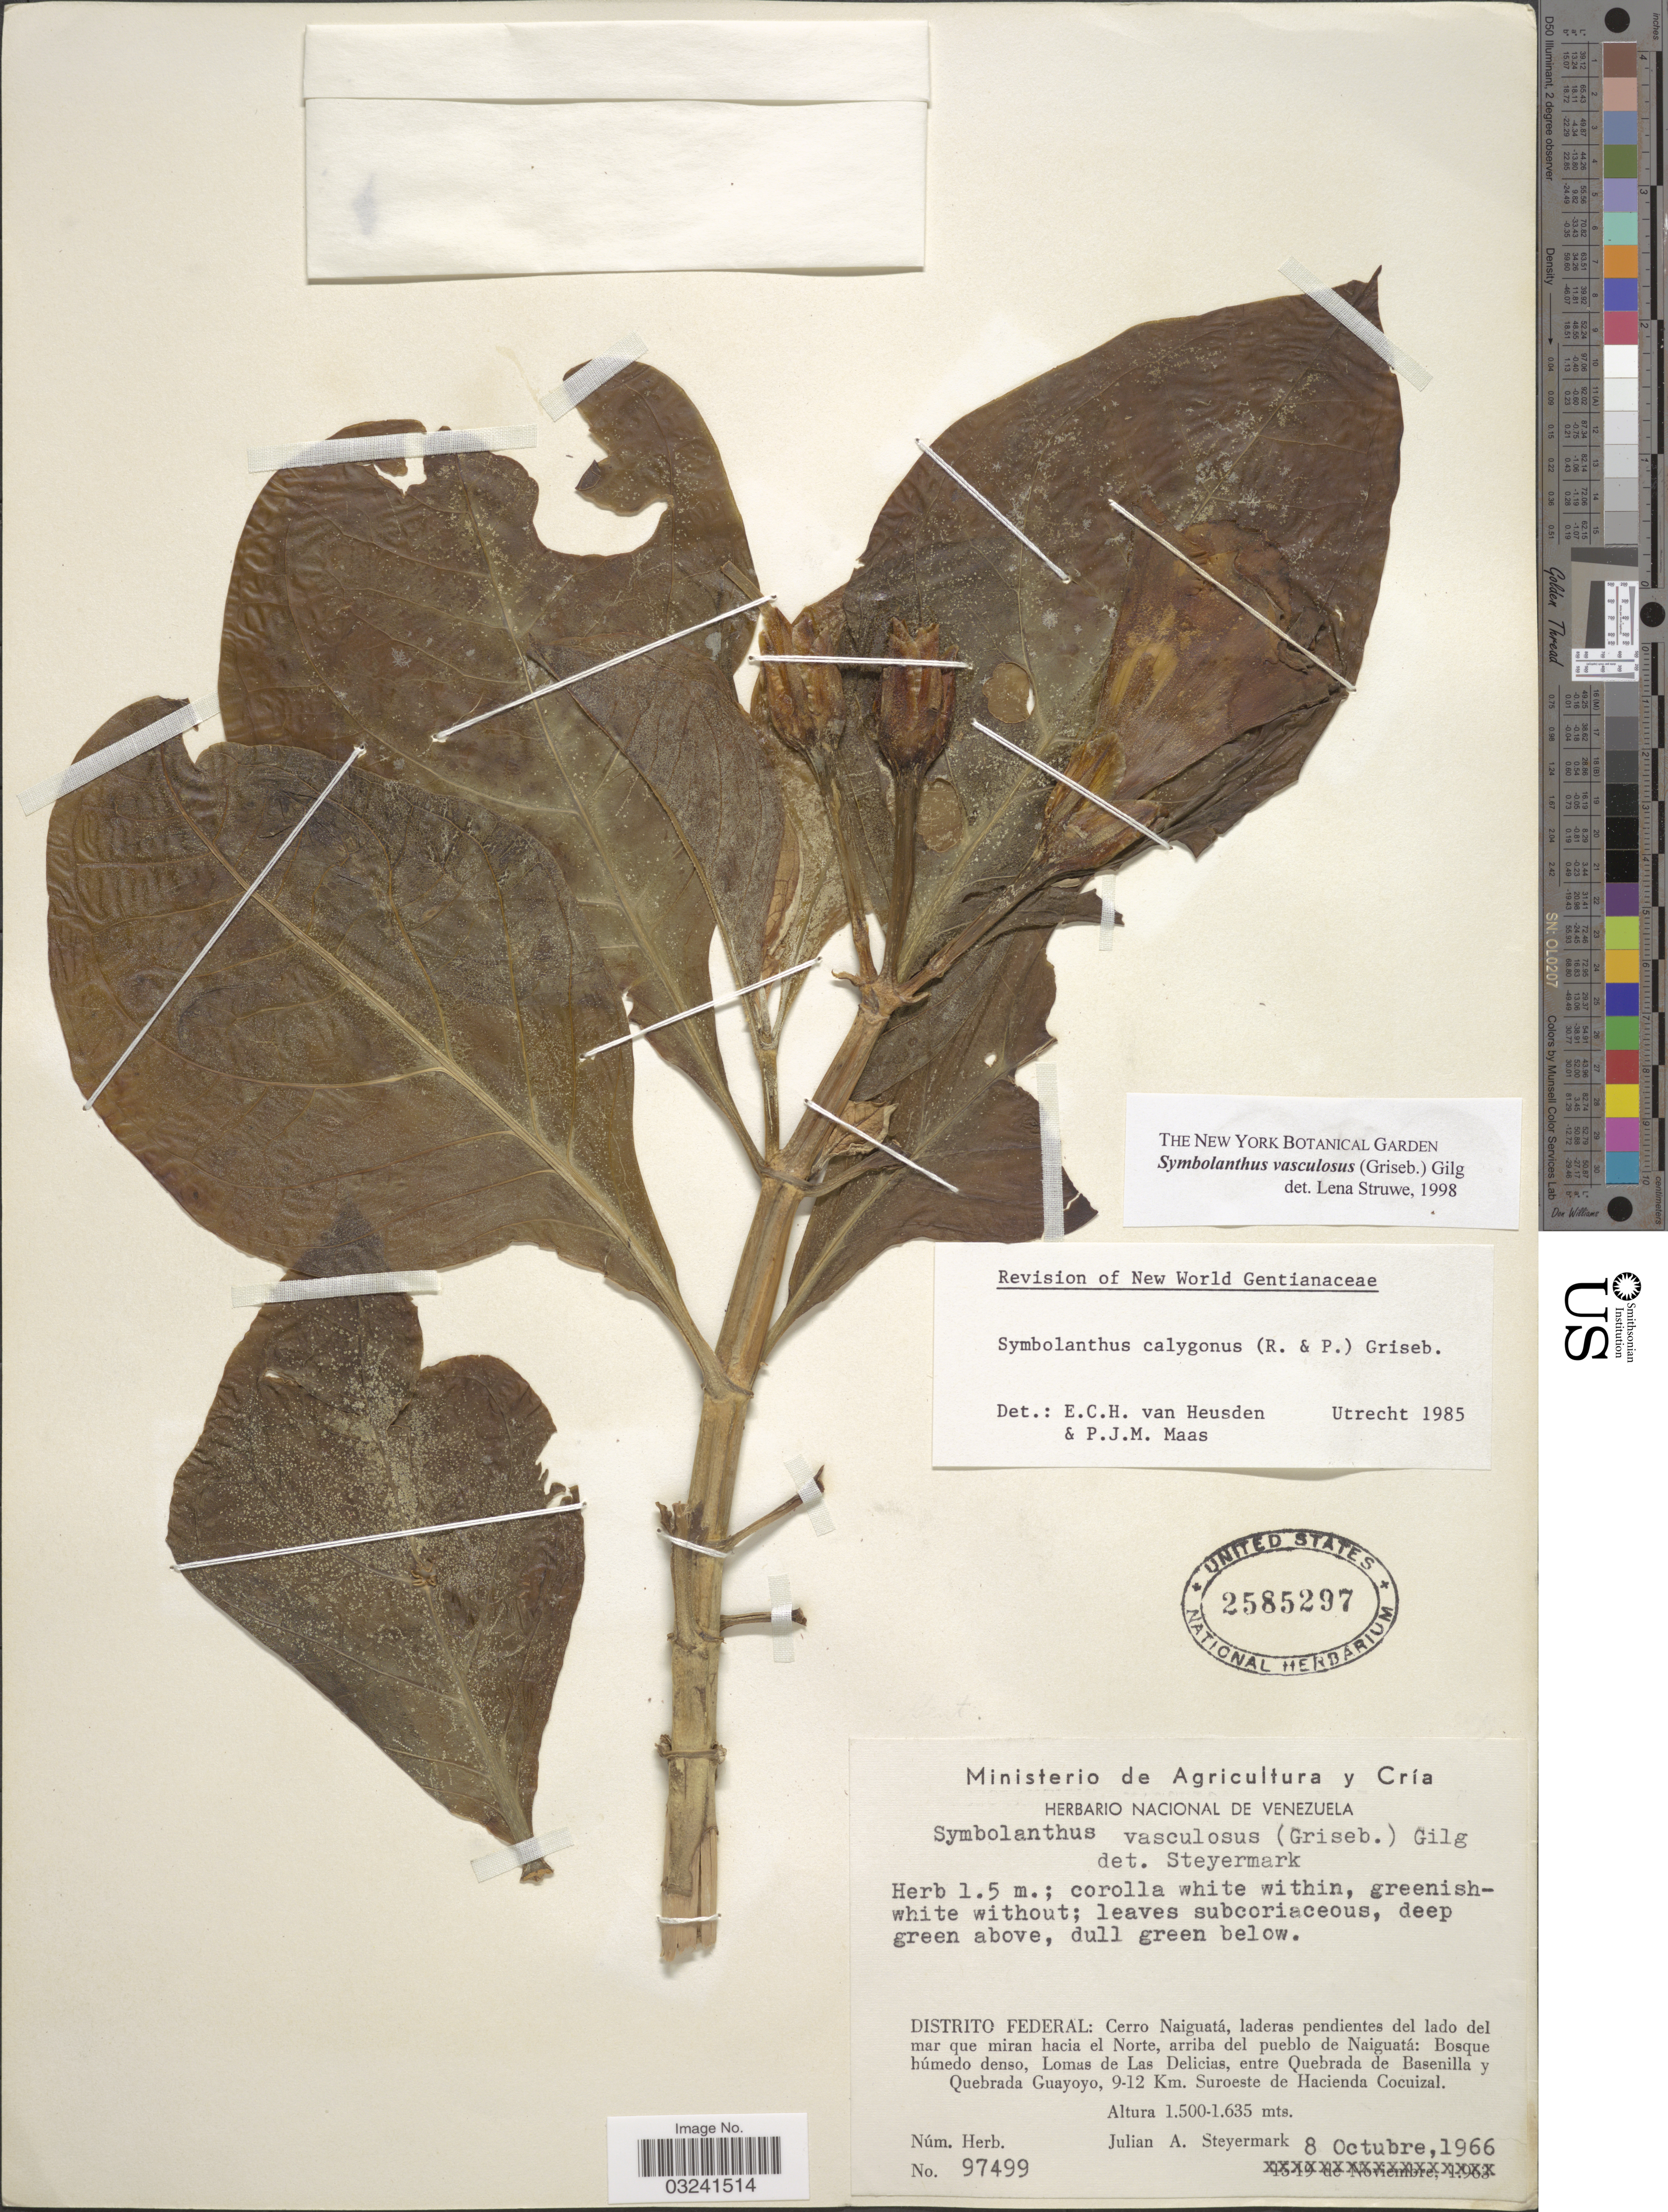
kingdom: Plantae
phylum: Tracheophyta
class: Magnoliopsida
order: Gentianales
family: Gentianaceae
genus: Symbolanthus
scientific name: Symbolanthus vasculosus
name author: (Griseb.) Gilg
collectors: J. Steyermark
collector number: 97499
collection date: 1966-10-08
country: Venezuela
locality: Distrito Federal: Cerro Naiguatá, laderas pendientes del lado del mar que miran hacia el Norte, arriba del pueblo de Naigatá: Bosque húmedo denso, Lomas de Las Delicias, entre Quebrada de Basenilla y Quebrada Guayoyo, 9-12 Km. Suroeste de Hacienda Cocuizal.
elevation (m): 1500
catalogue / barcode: US 2585297